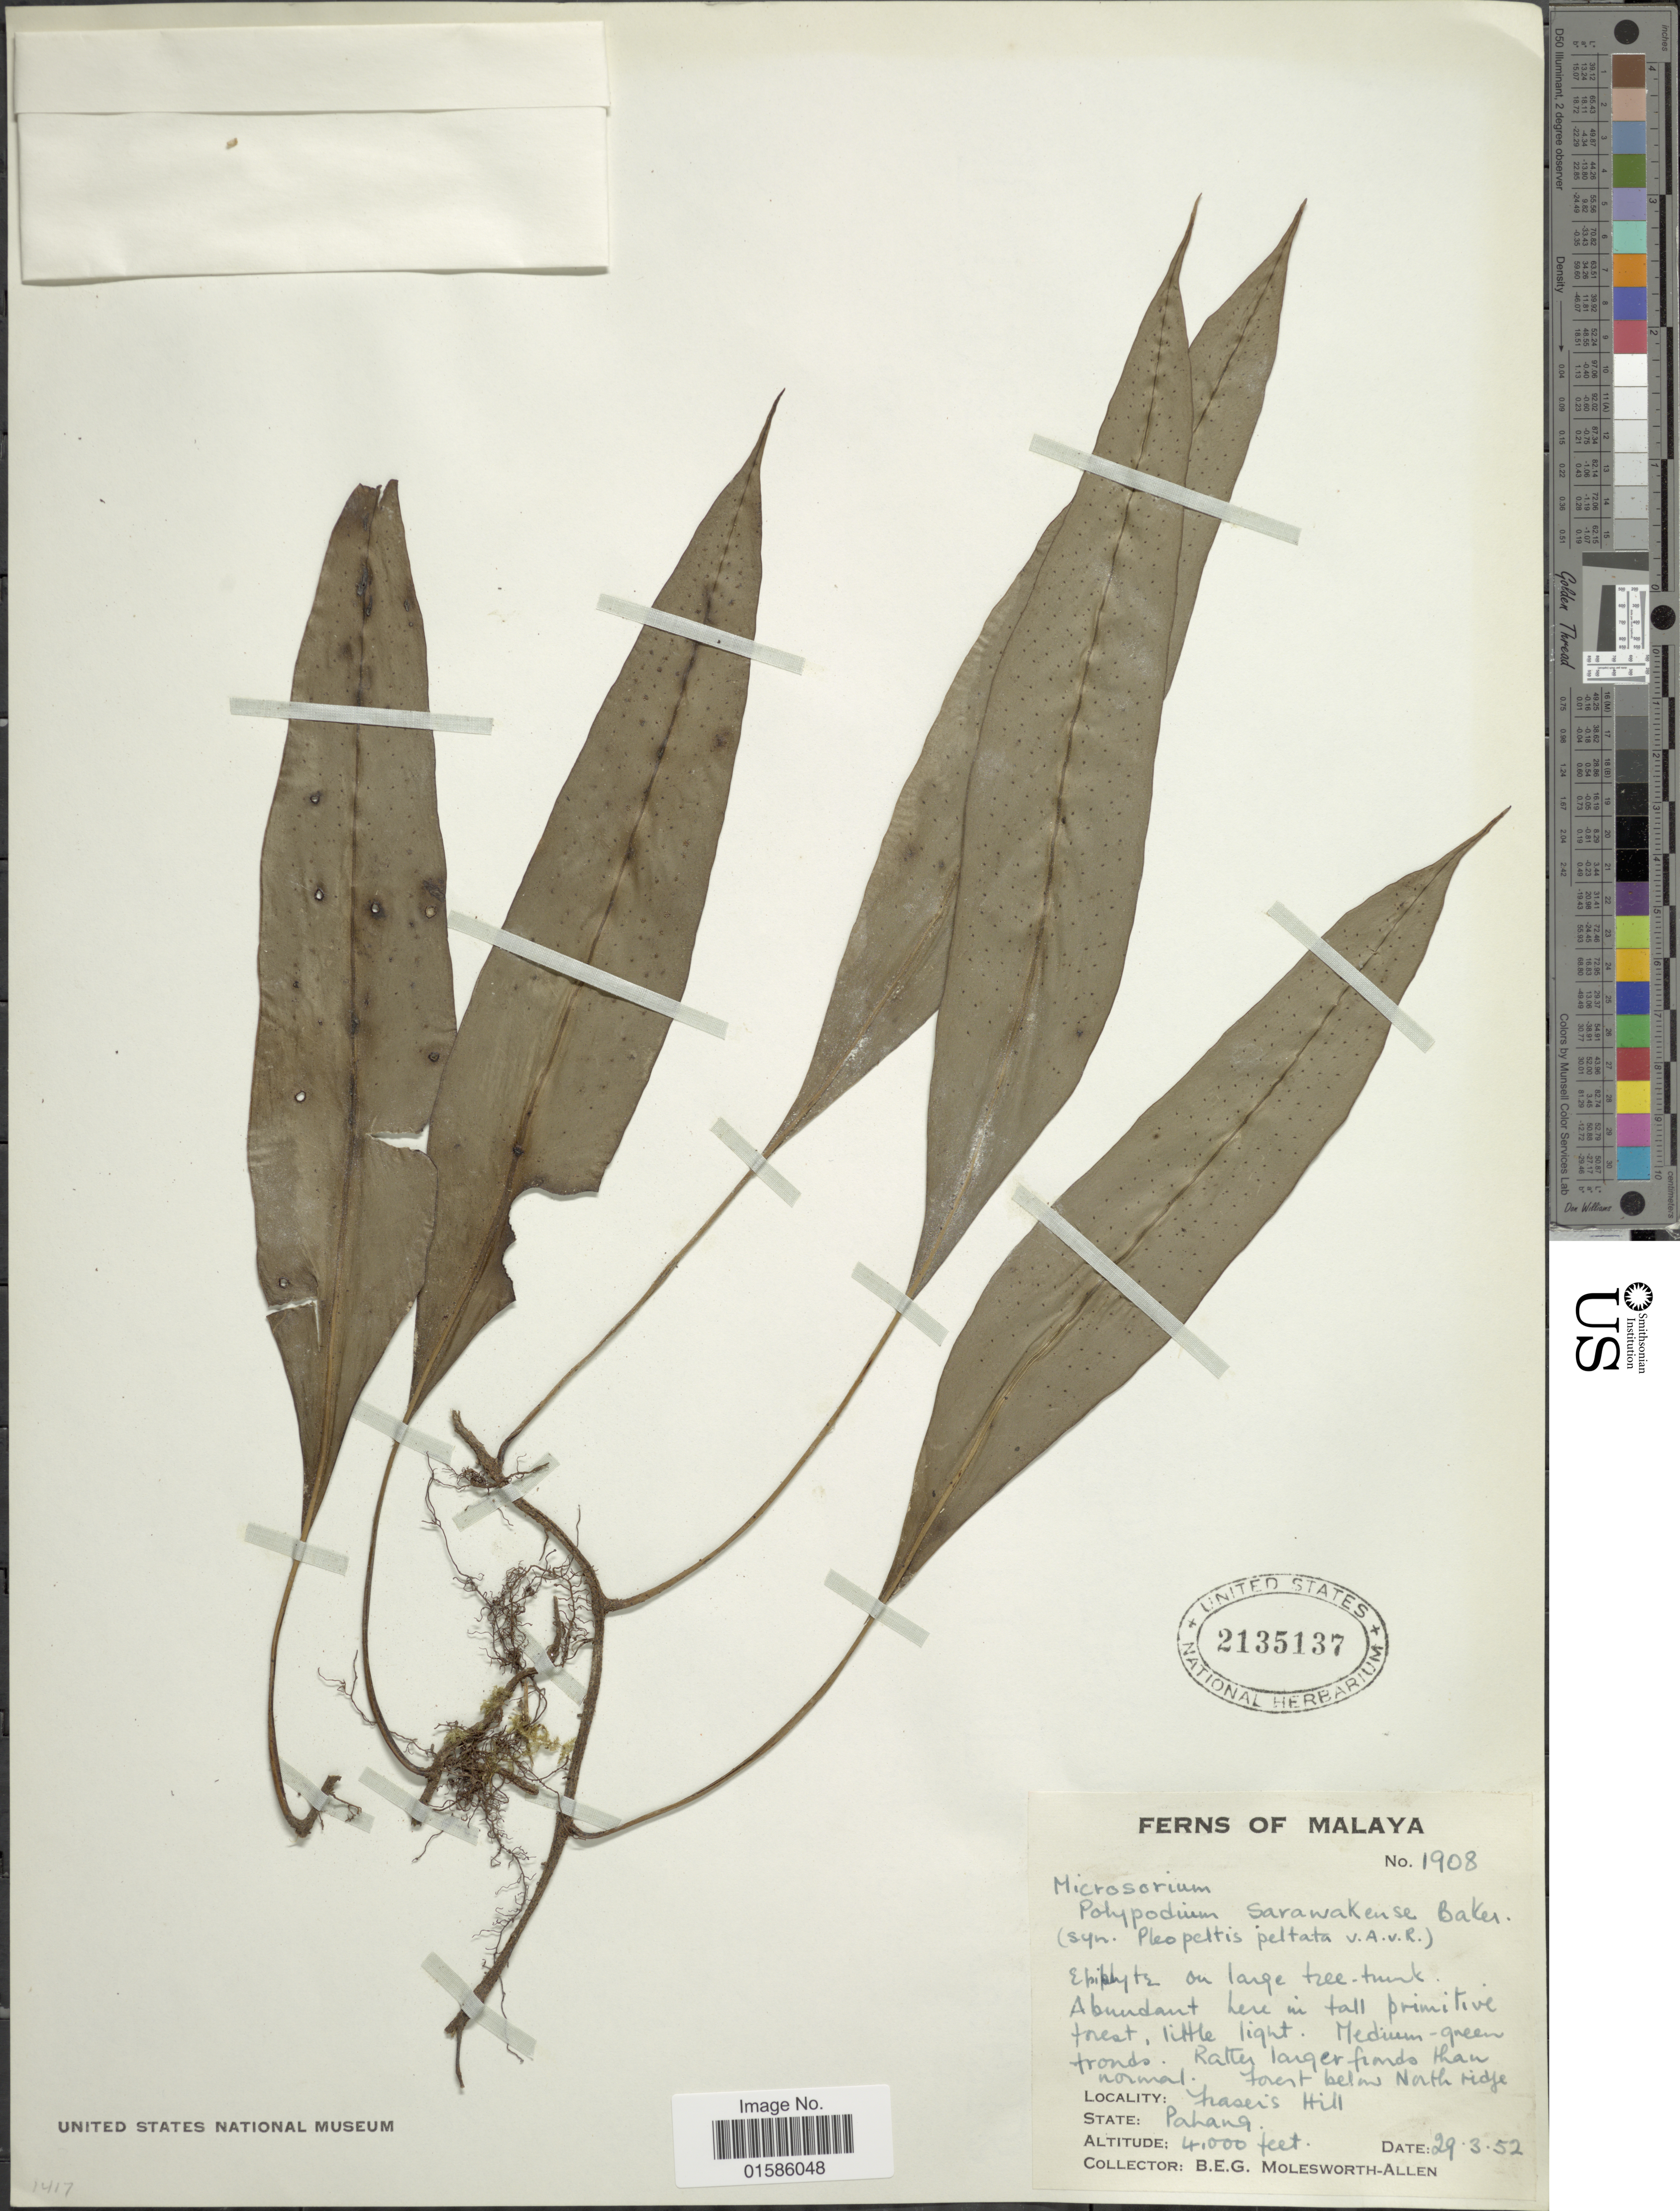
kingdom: Plantae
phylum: Tracheophyta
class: Polypodiopsida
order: Polypodiales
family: Polypodiaceae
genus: Microsorum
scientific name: Microsorum sarawakense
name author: (Baker) Ching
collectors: B. E. G. Molesworth-Allen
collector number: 1908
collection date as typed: Transcribed d/m/y: 29/3/52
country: Malaysia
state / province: Pahang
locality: Forest below North ridge, Fraser's Hill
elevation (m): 1219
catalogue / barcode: US 2135137